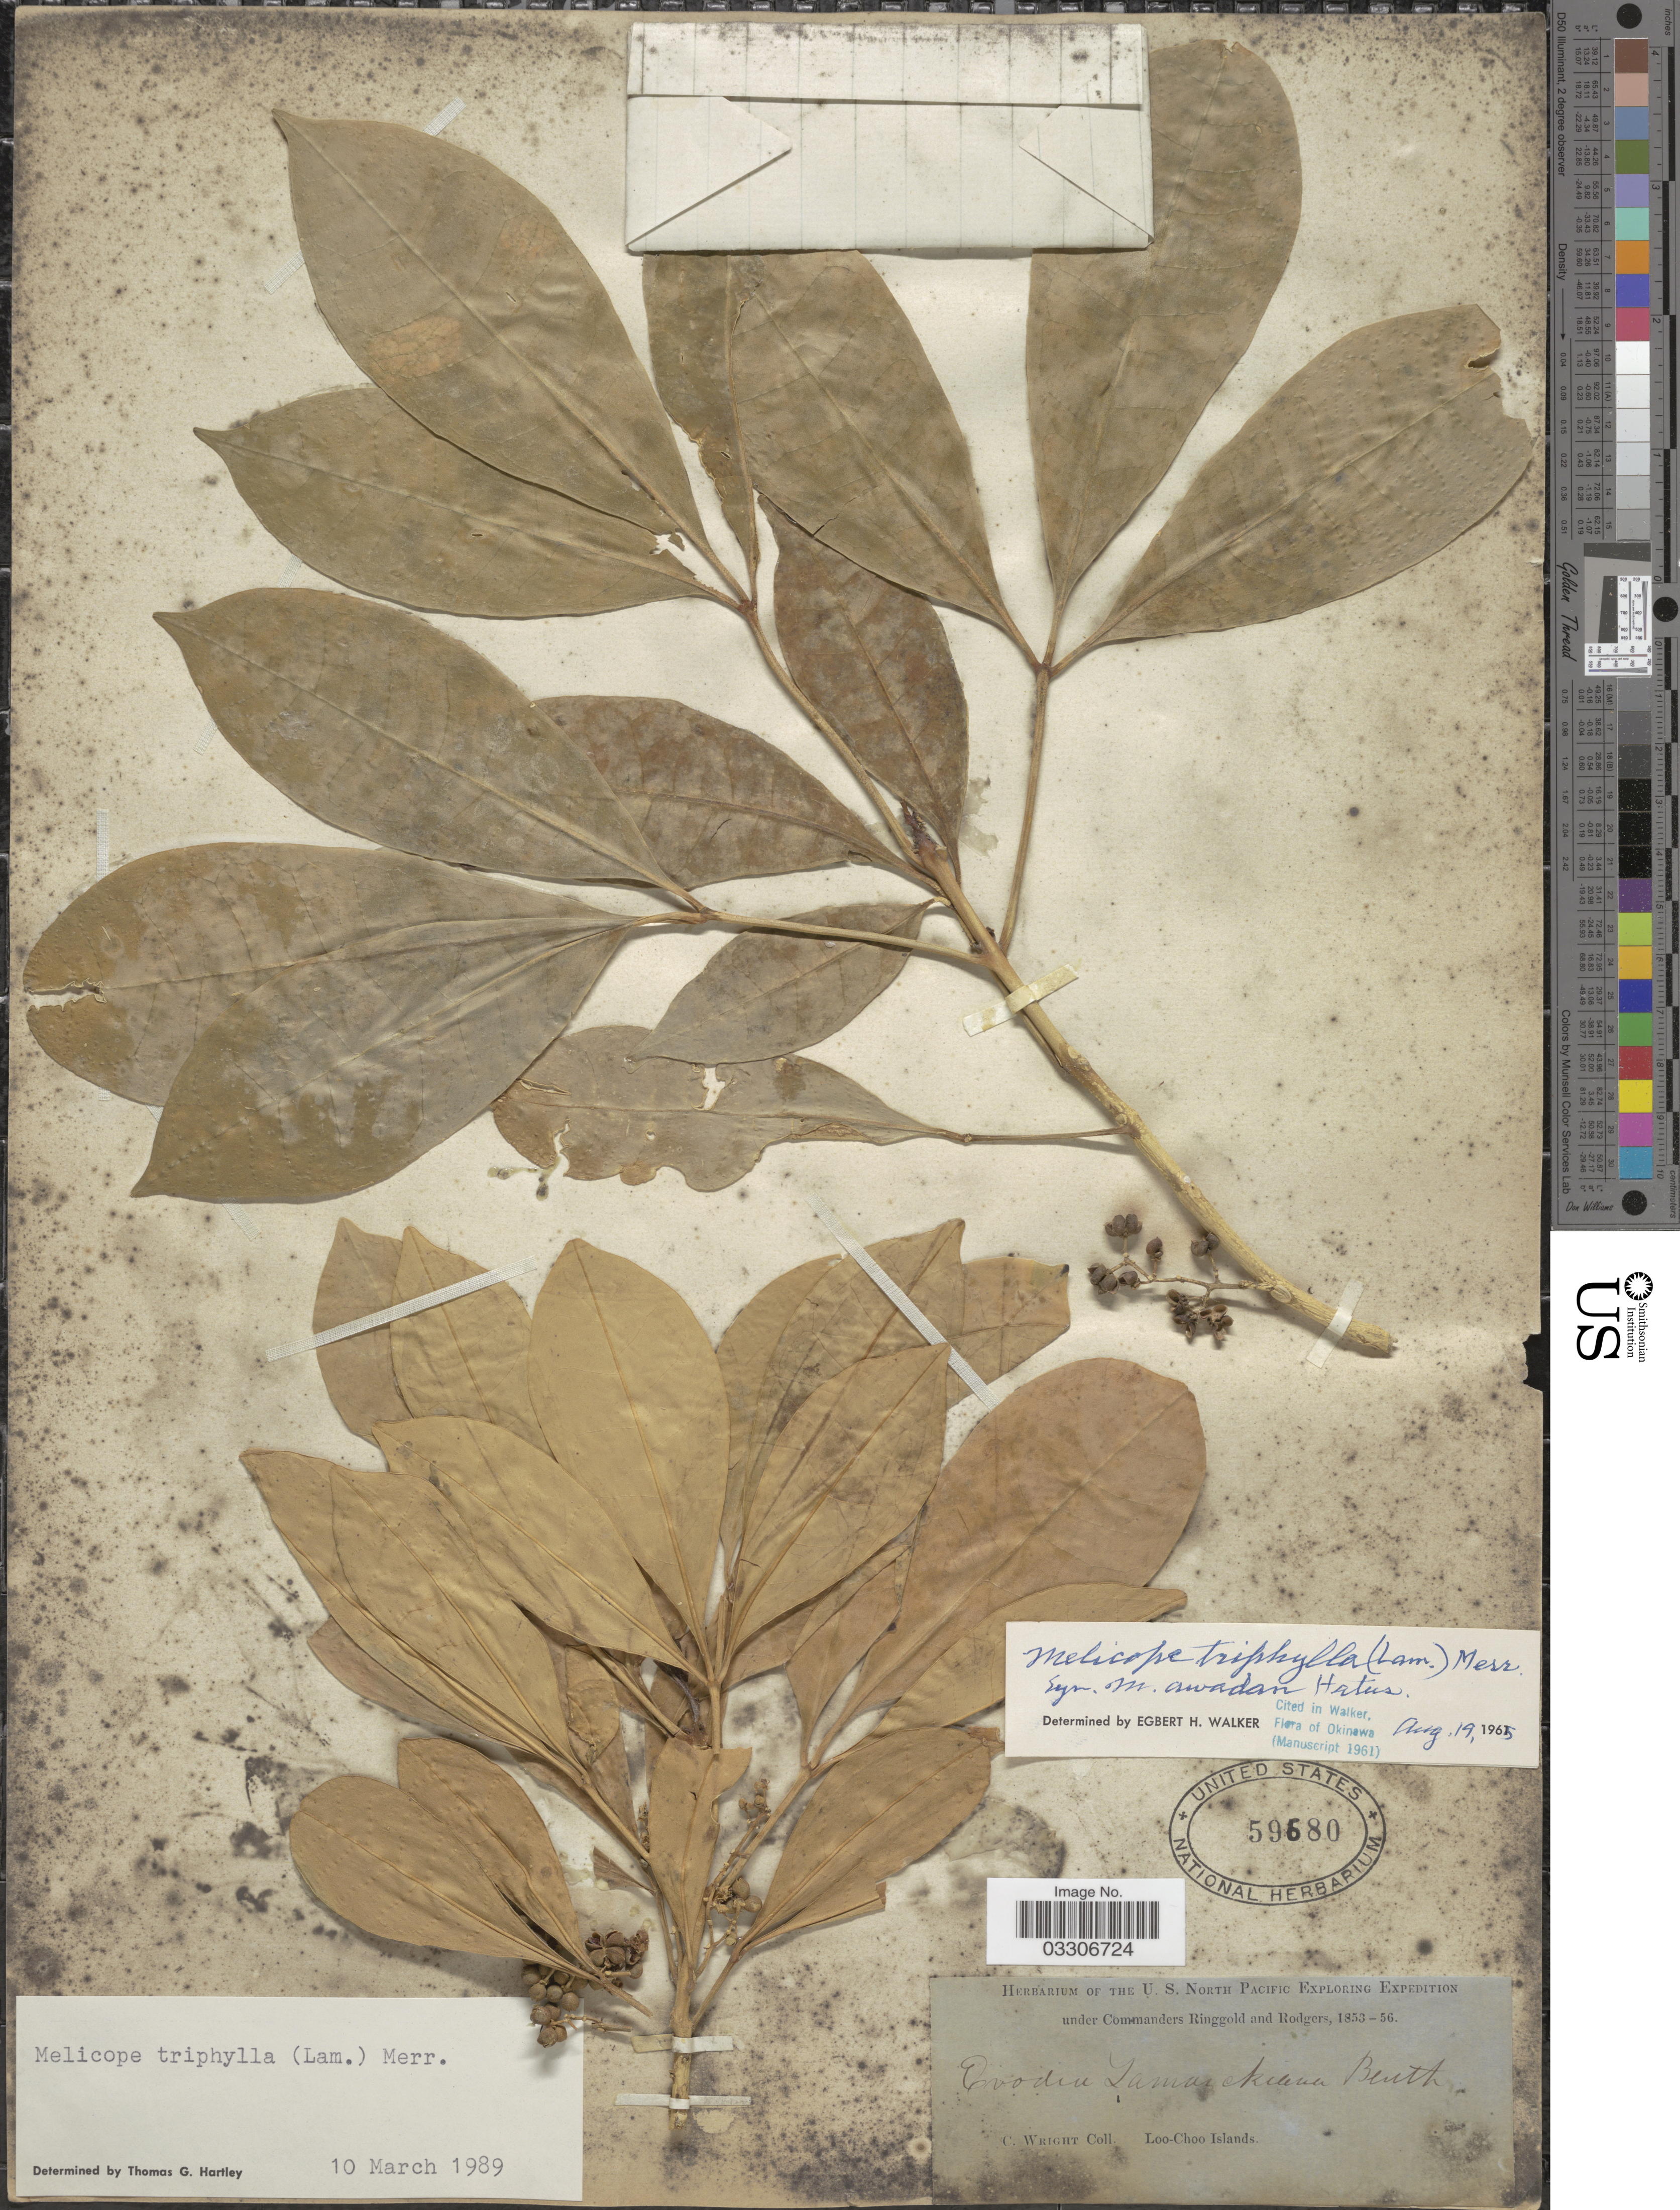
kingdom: Plantae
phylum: Tracheophyta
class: Magnoliopsida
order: Sapindales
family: Rutaceae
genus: Melicope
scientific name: Melicope triphylla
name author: (Lam.) Merr.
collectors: C. Wright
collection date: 1853/1856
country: Japan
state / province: Okinawa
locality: Loo-Choo Islands.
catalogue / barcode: US 59680